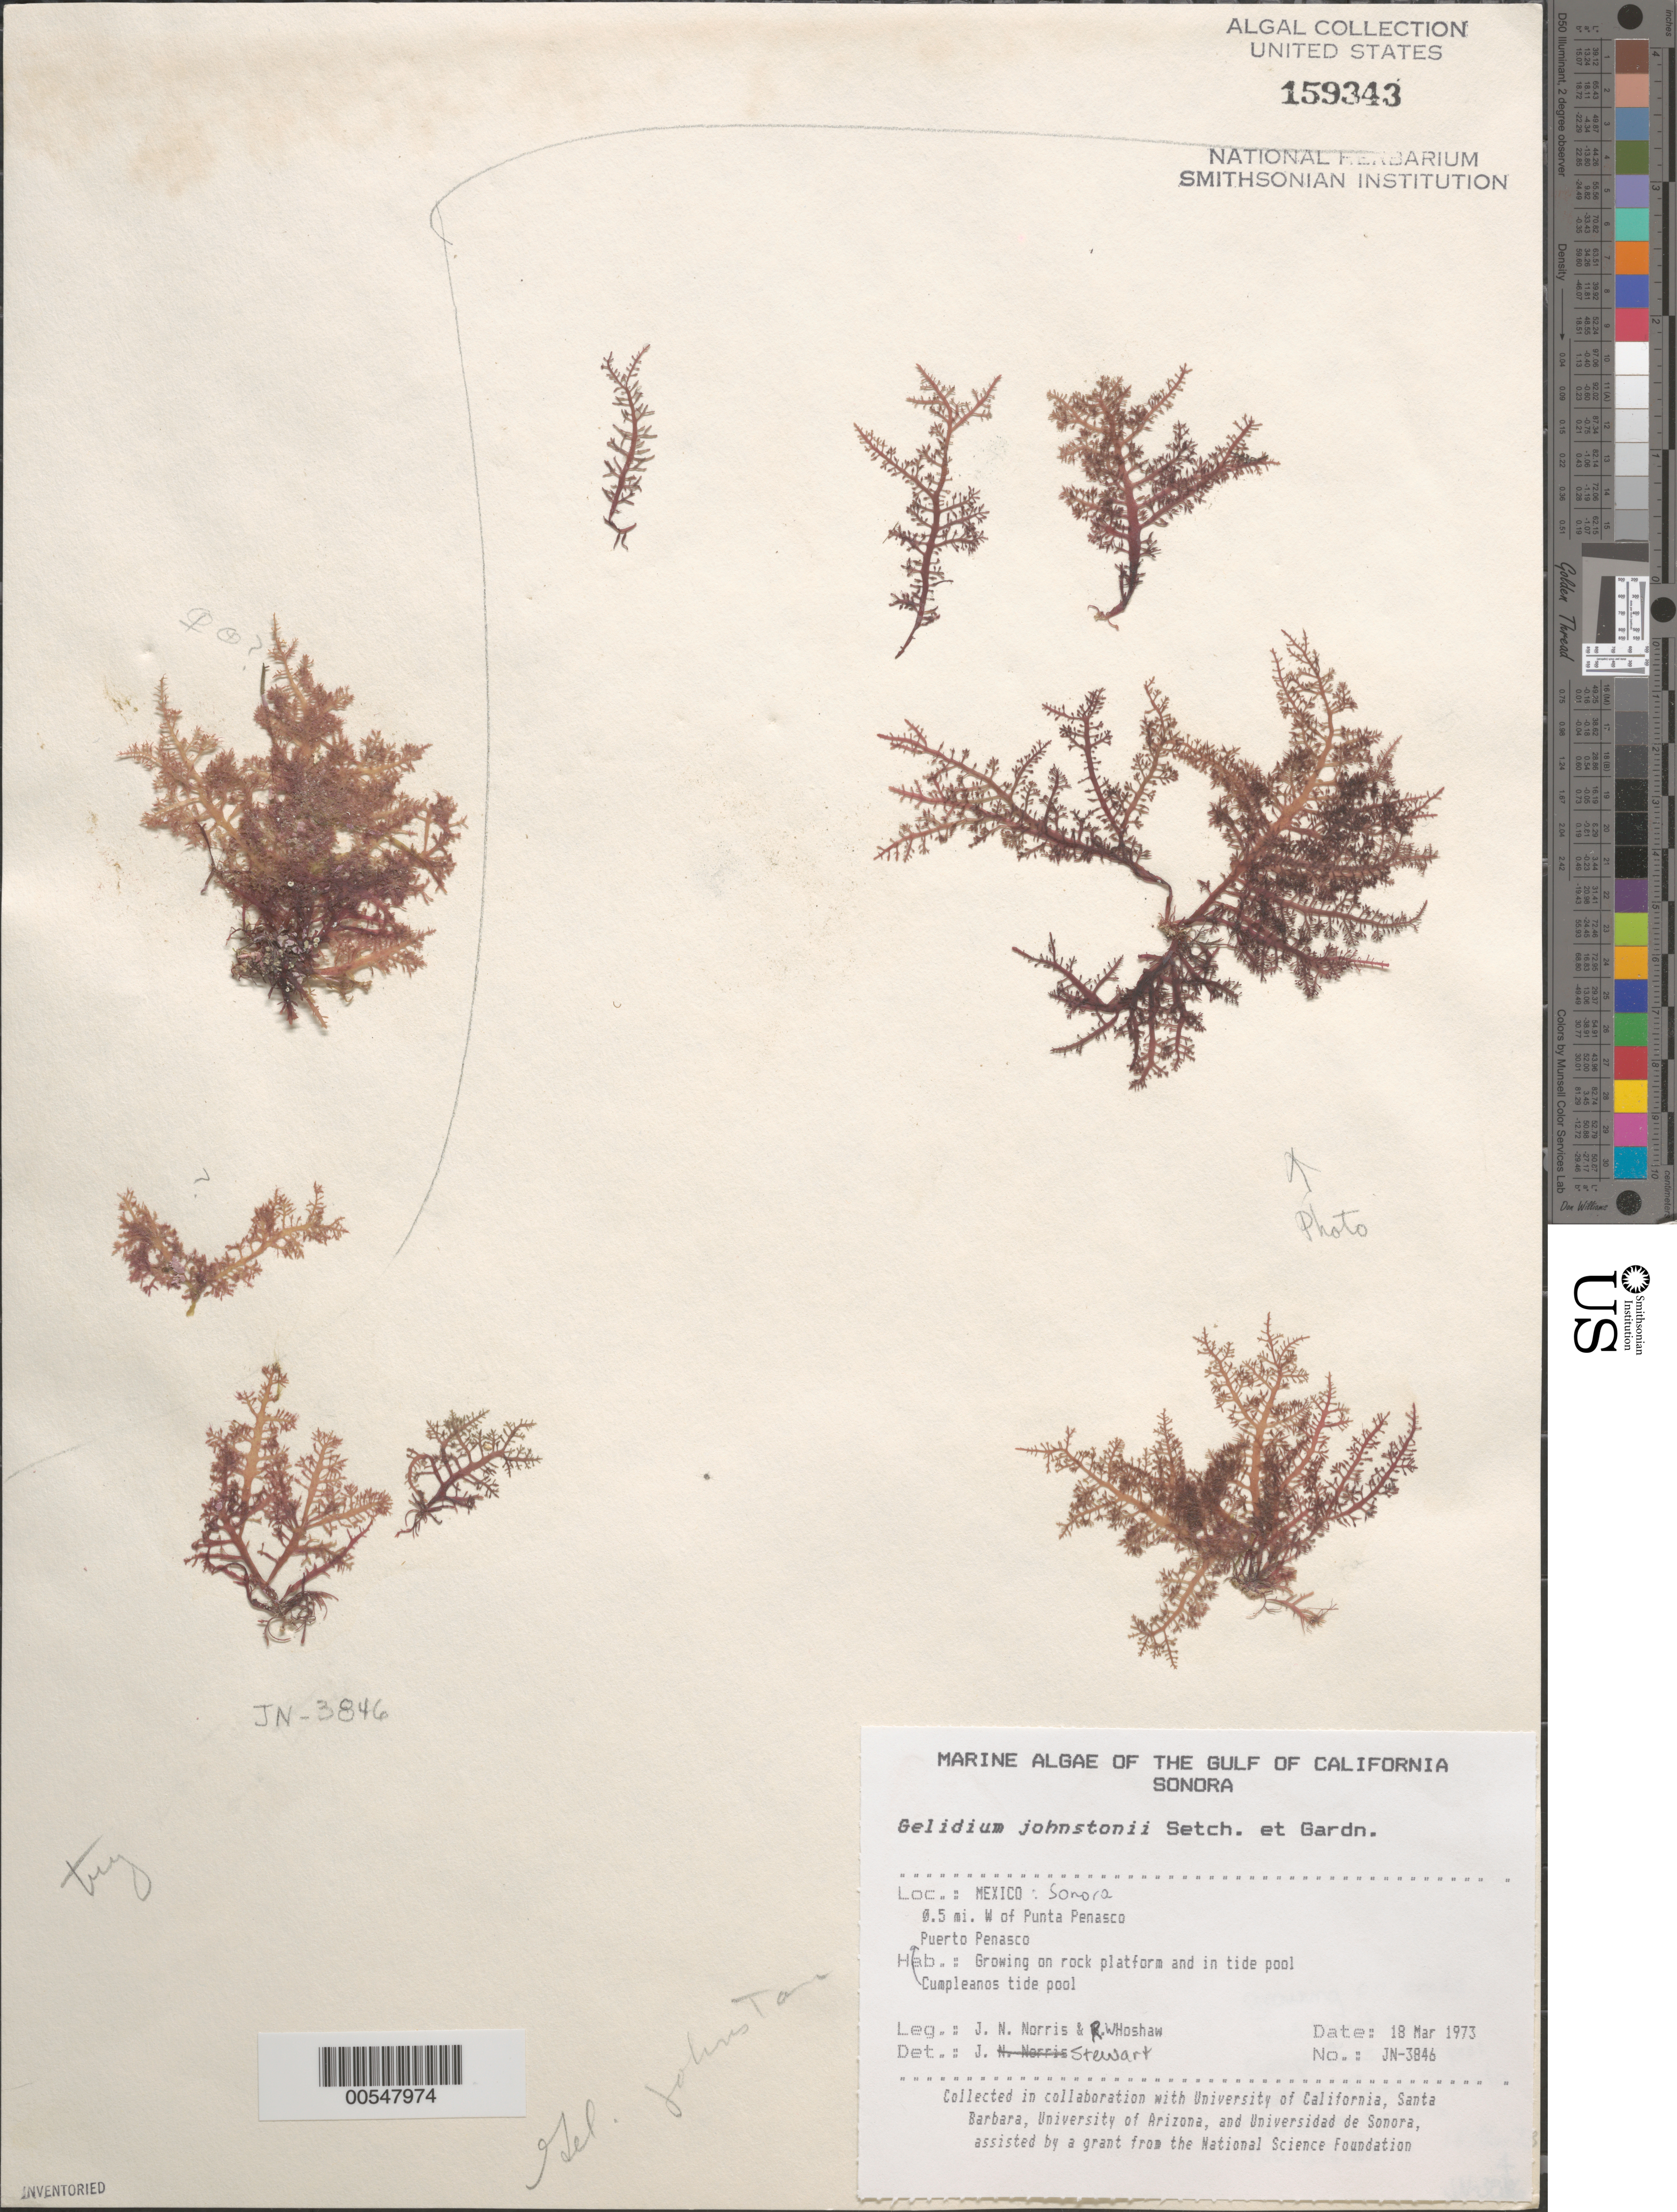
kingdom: Plantae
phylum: Rhodophyta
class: Florideophyceae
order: Gelidiales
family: Gelidiaceae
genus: Gelidium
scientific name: Gelidium johnstonii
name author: Setchell & N.L. Gardner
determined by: Stewart, J.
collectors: J. N. Norris & R. Hoshaw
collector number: JN-3846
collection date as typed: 18 Mar 1973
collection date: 1973-03-18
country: Mexico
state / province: Sonora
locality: Puerto Penasco, Cumpleanos Tide Pool, 0.5 mile west of Punta Penasco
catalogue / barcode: US 159343